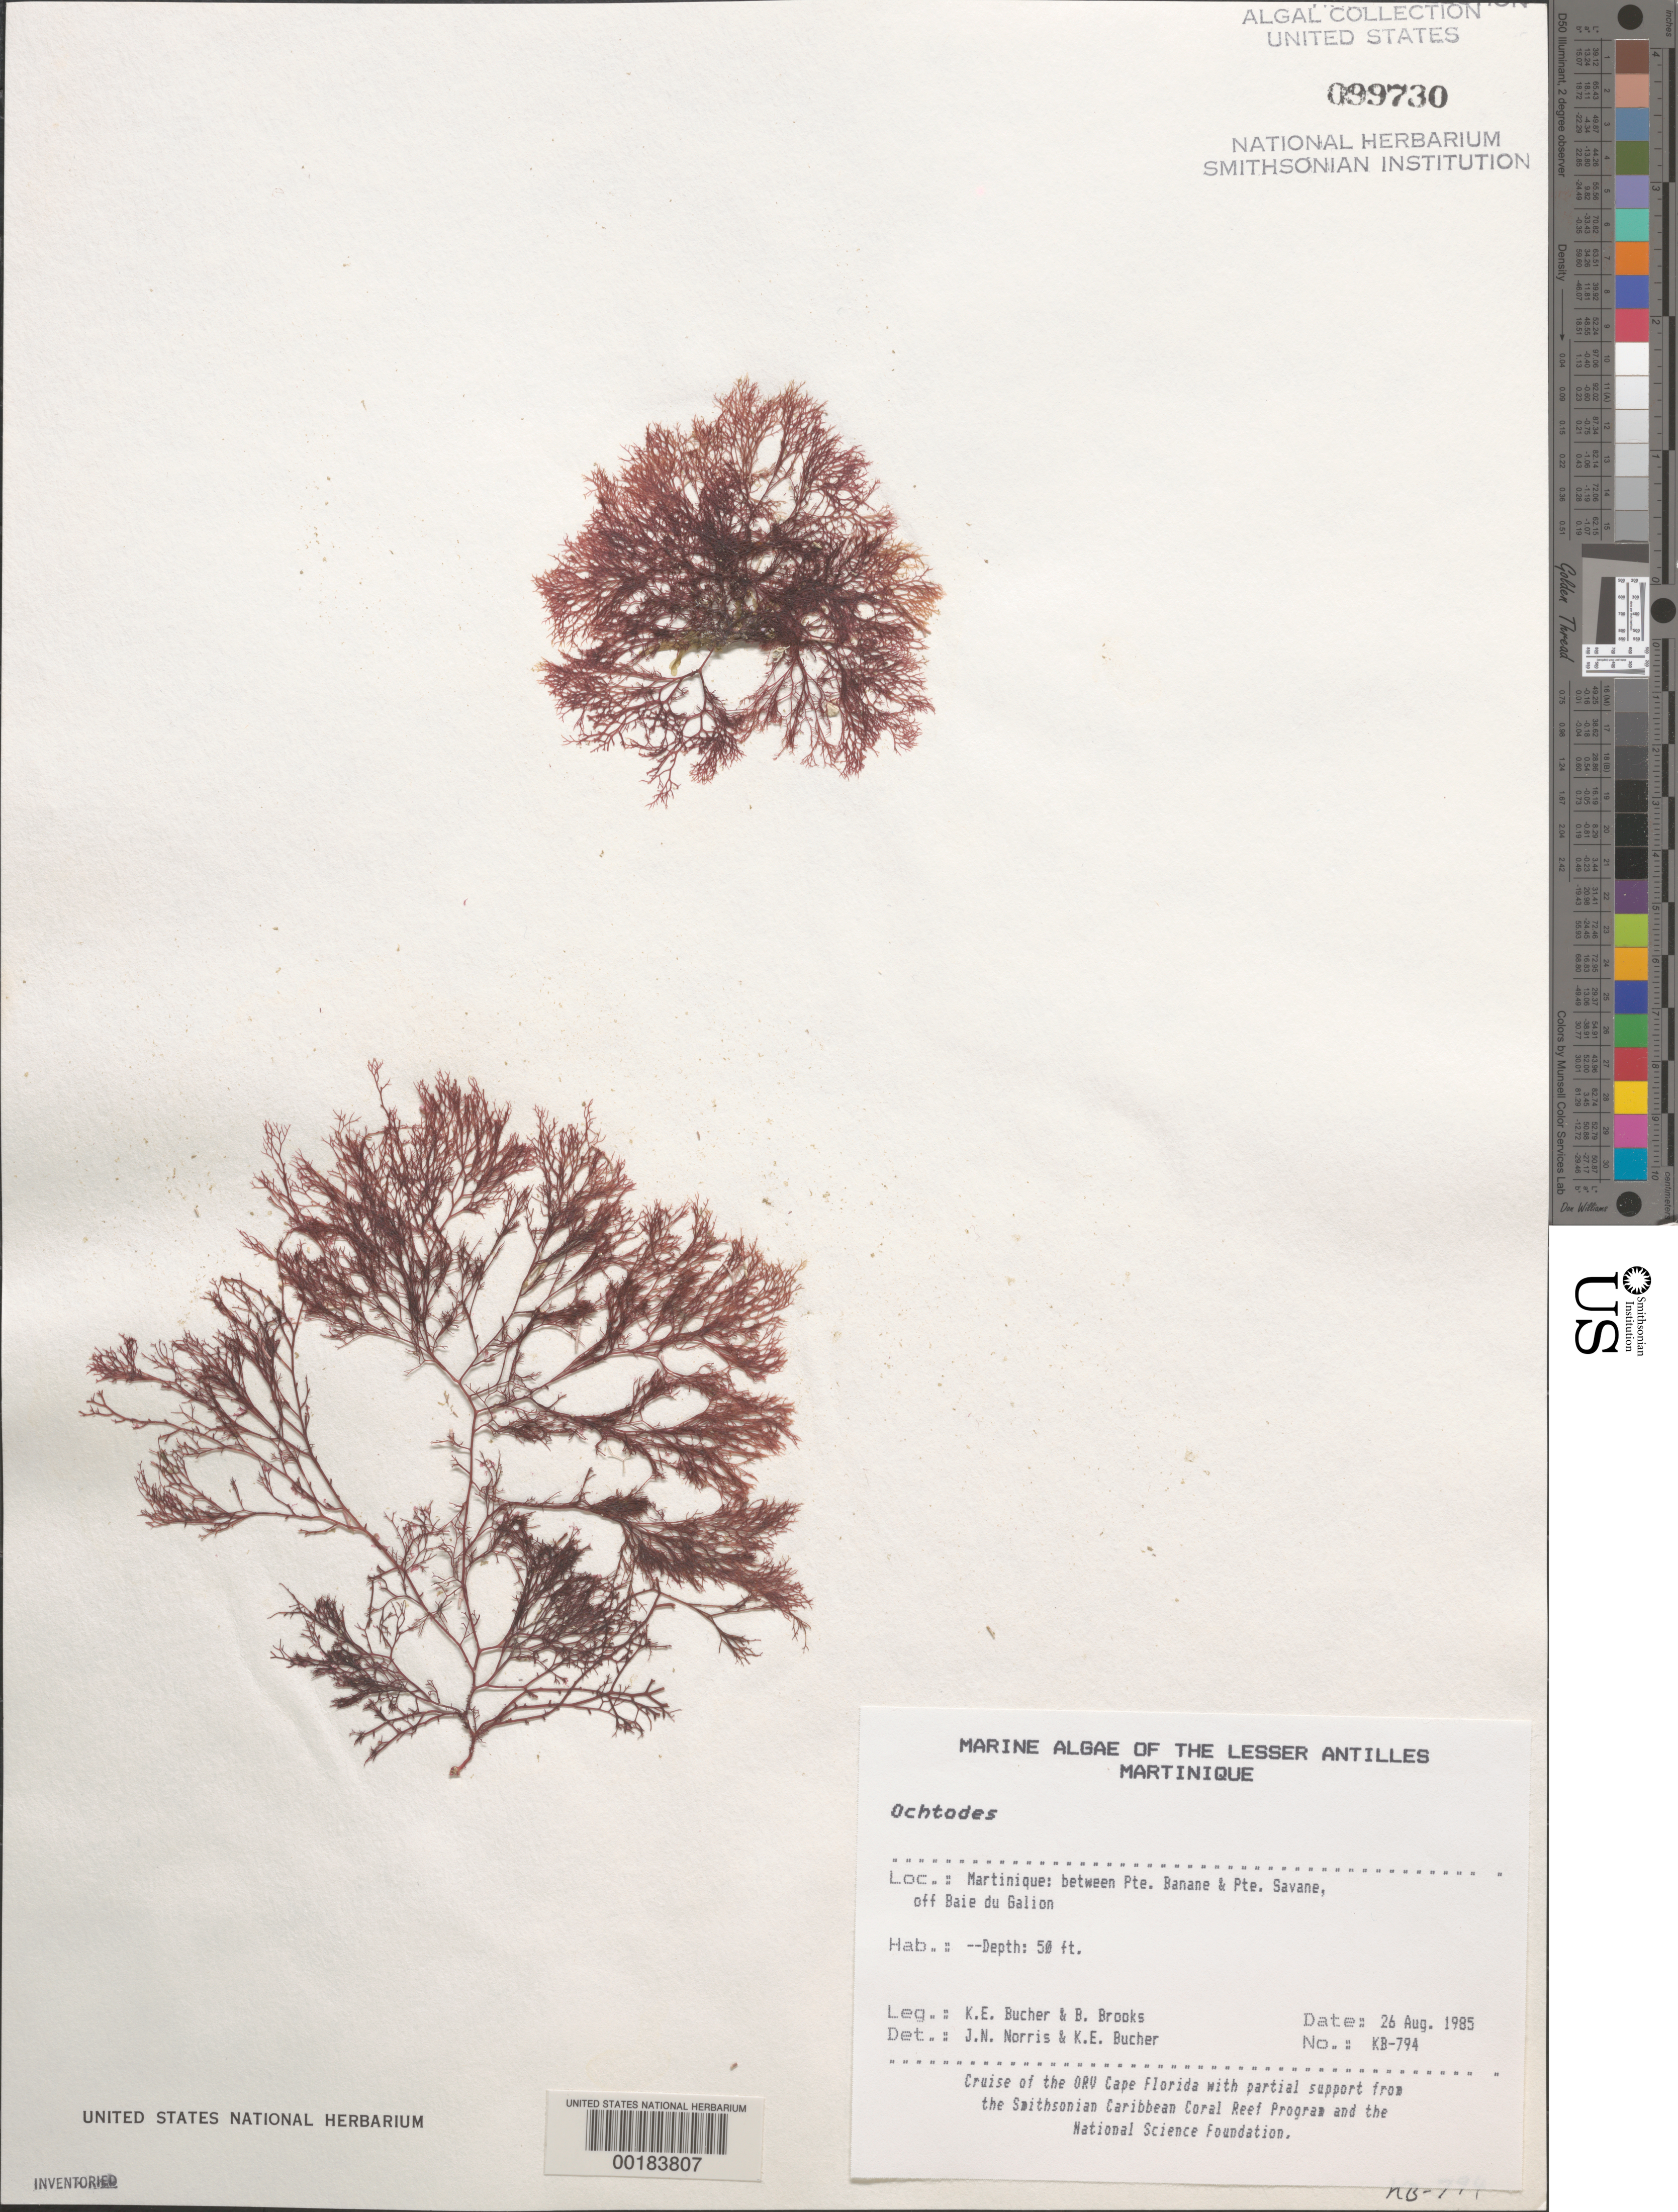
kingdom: Plantae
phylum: Rhodophyta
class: Florideophyceae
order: Gigartinales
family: Rhizophyllidaceae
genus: Ochtodes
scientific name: Ochtodes sp.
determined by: Norris, J. N.; Bucher, K. E.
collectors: K. E. Bucher & B. Brooks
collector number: Kb-794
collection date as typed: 26 Aug 1985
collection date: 1985-08-26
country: Martinique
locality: Between Pointe Banane and Pointe Savane, off Baie du Galion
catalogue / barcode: US 99730